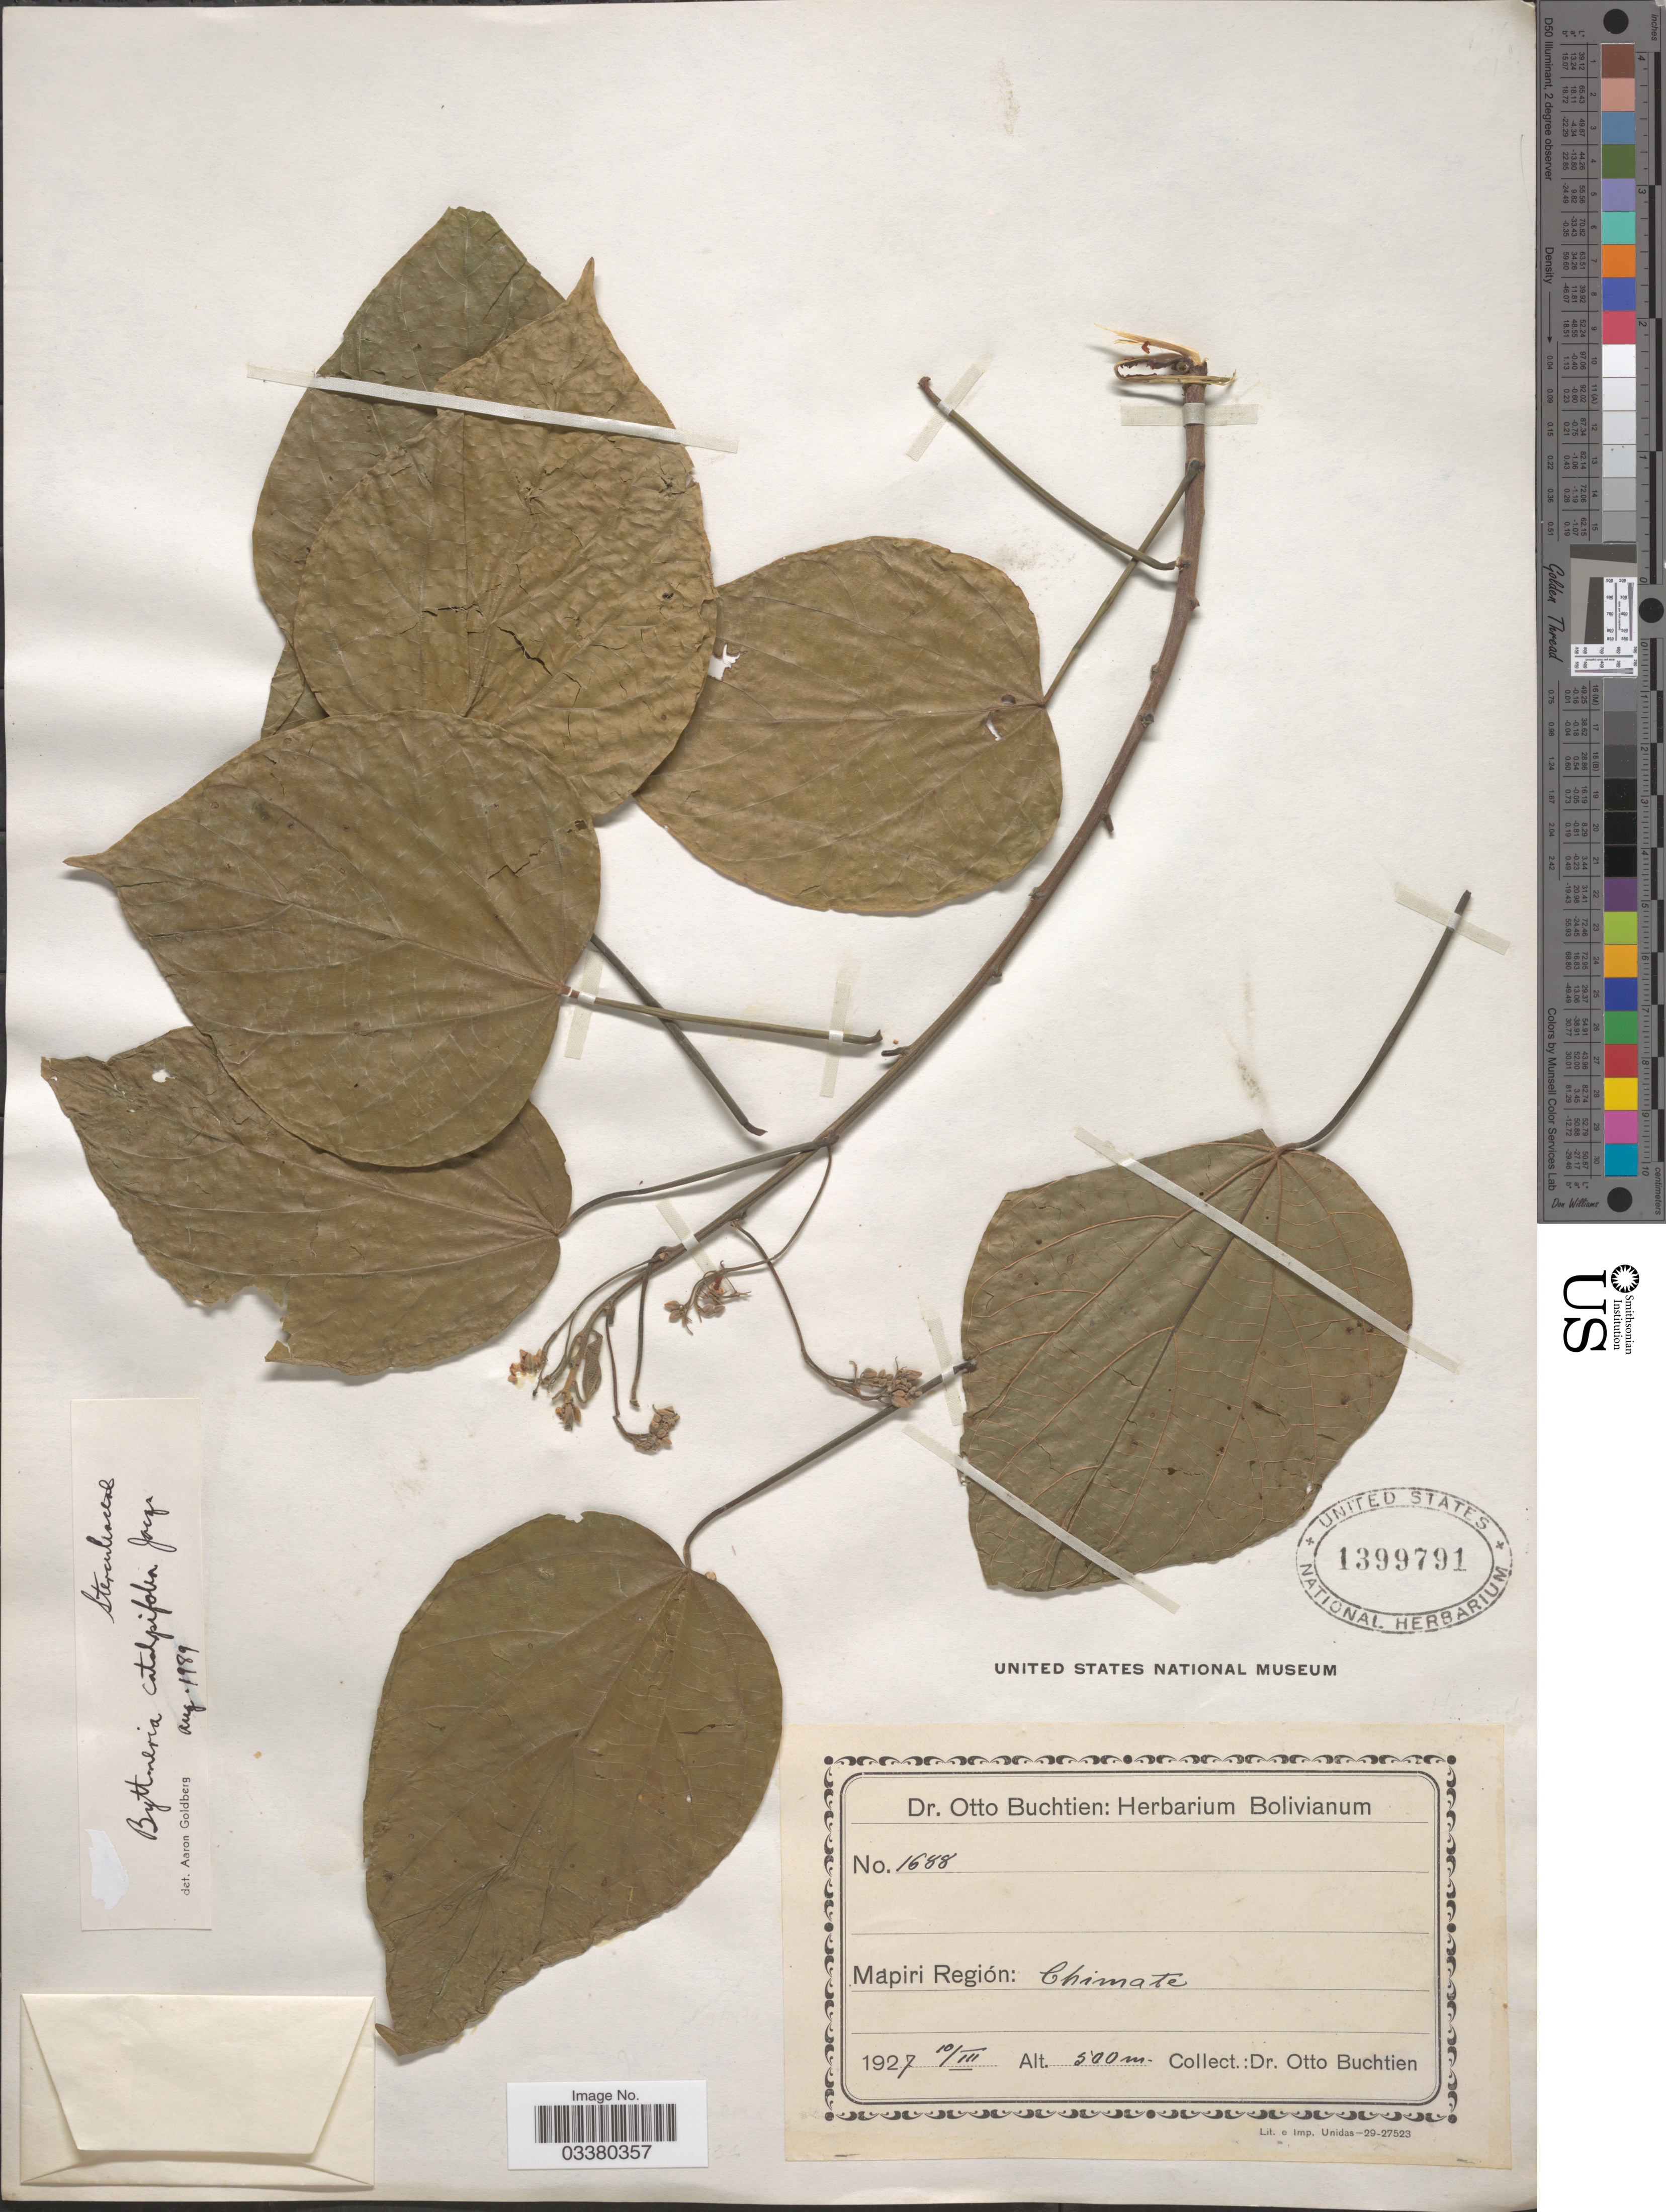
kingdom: Plantae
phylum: Tracheophyta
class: Magnoliopsida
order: Malvales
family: Malvaceae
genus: Byttneria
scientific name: Byttneria catalpifolia subsp. catalpifolia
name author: Jacq.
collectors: O. Buchtien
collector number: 1688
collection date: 1927-03-10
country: Bolivia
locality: Mapiri Región: Chimate.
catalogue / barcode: US 1399791